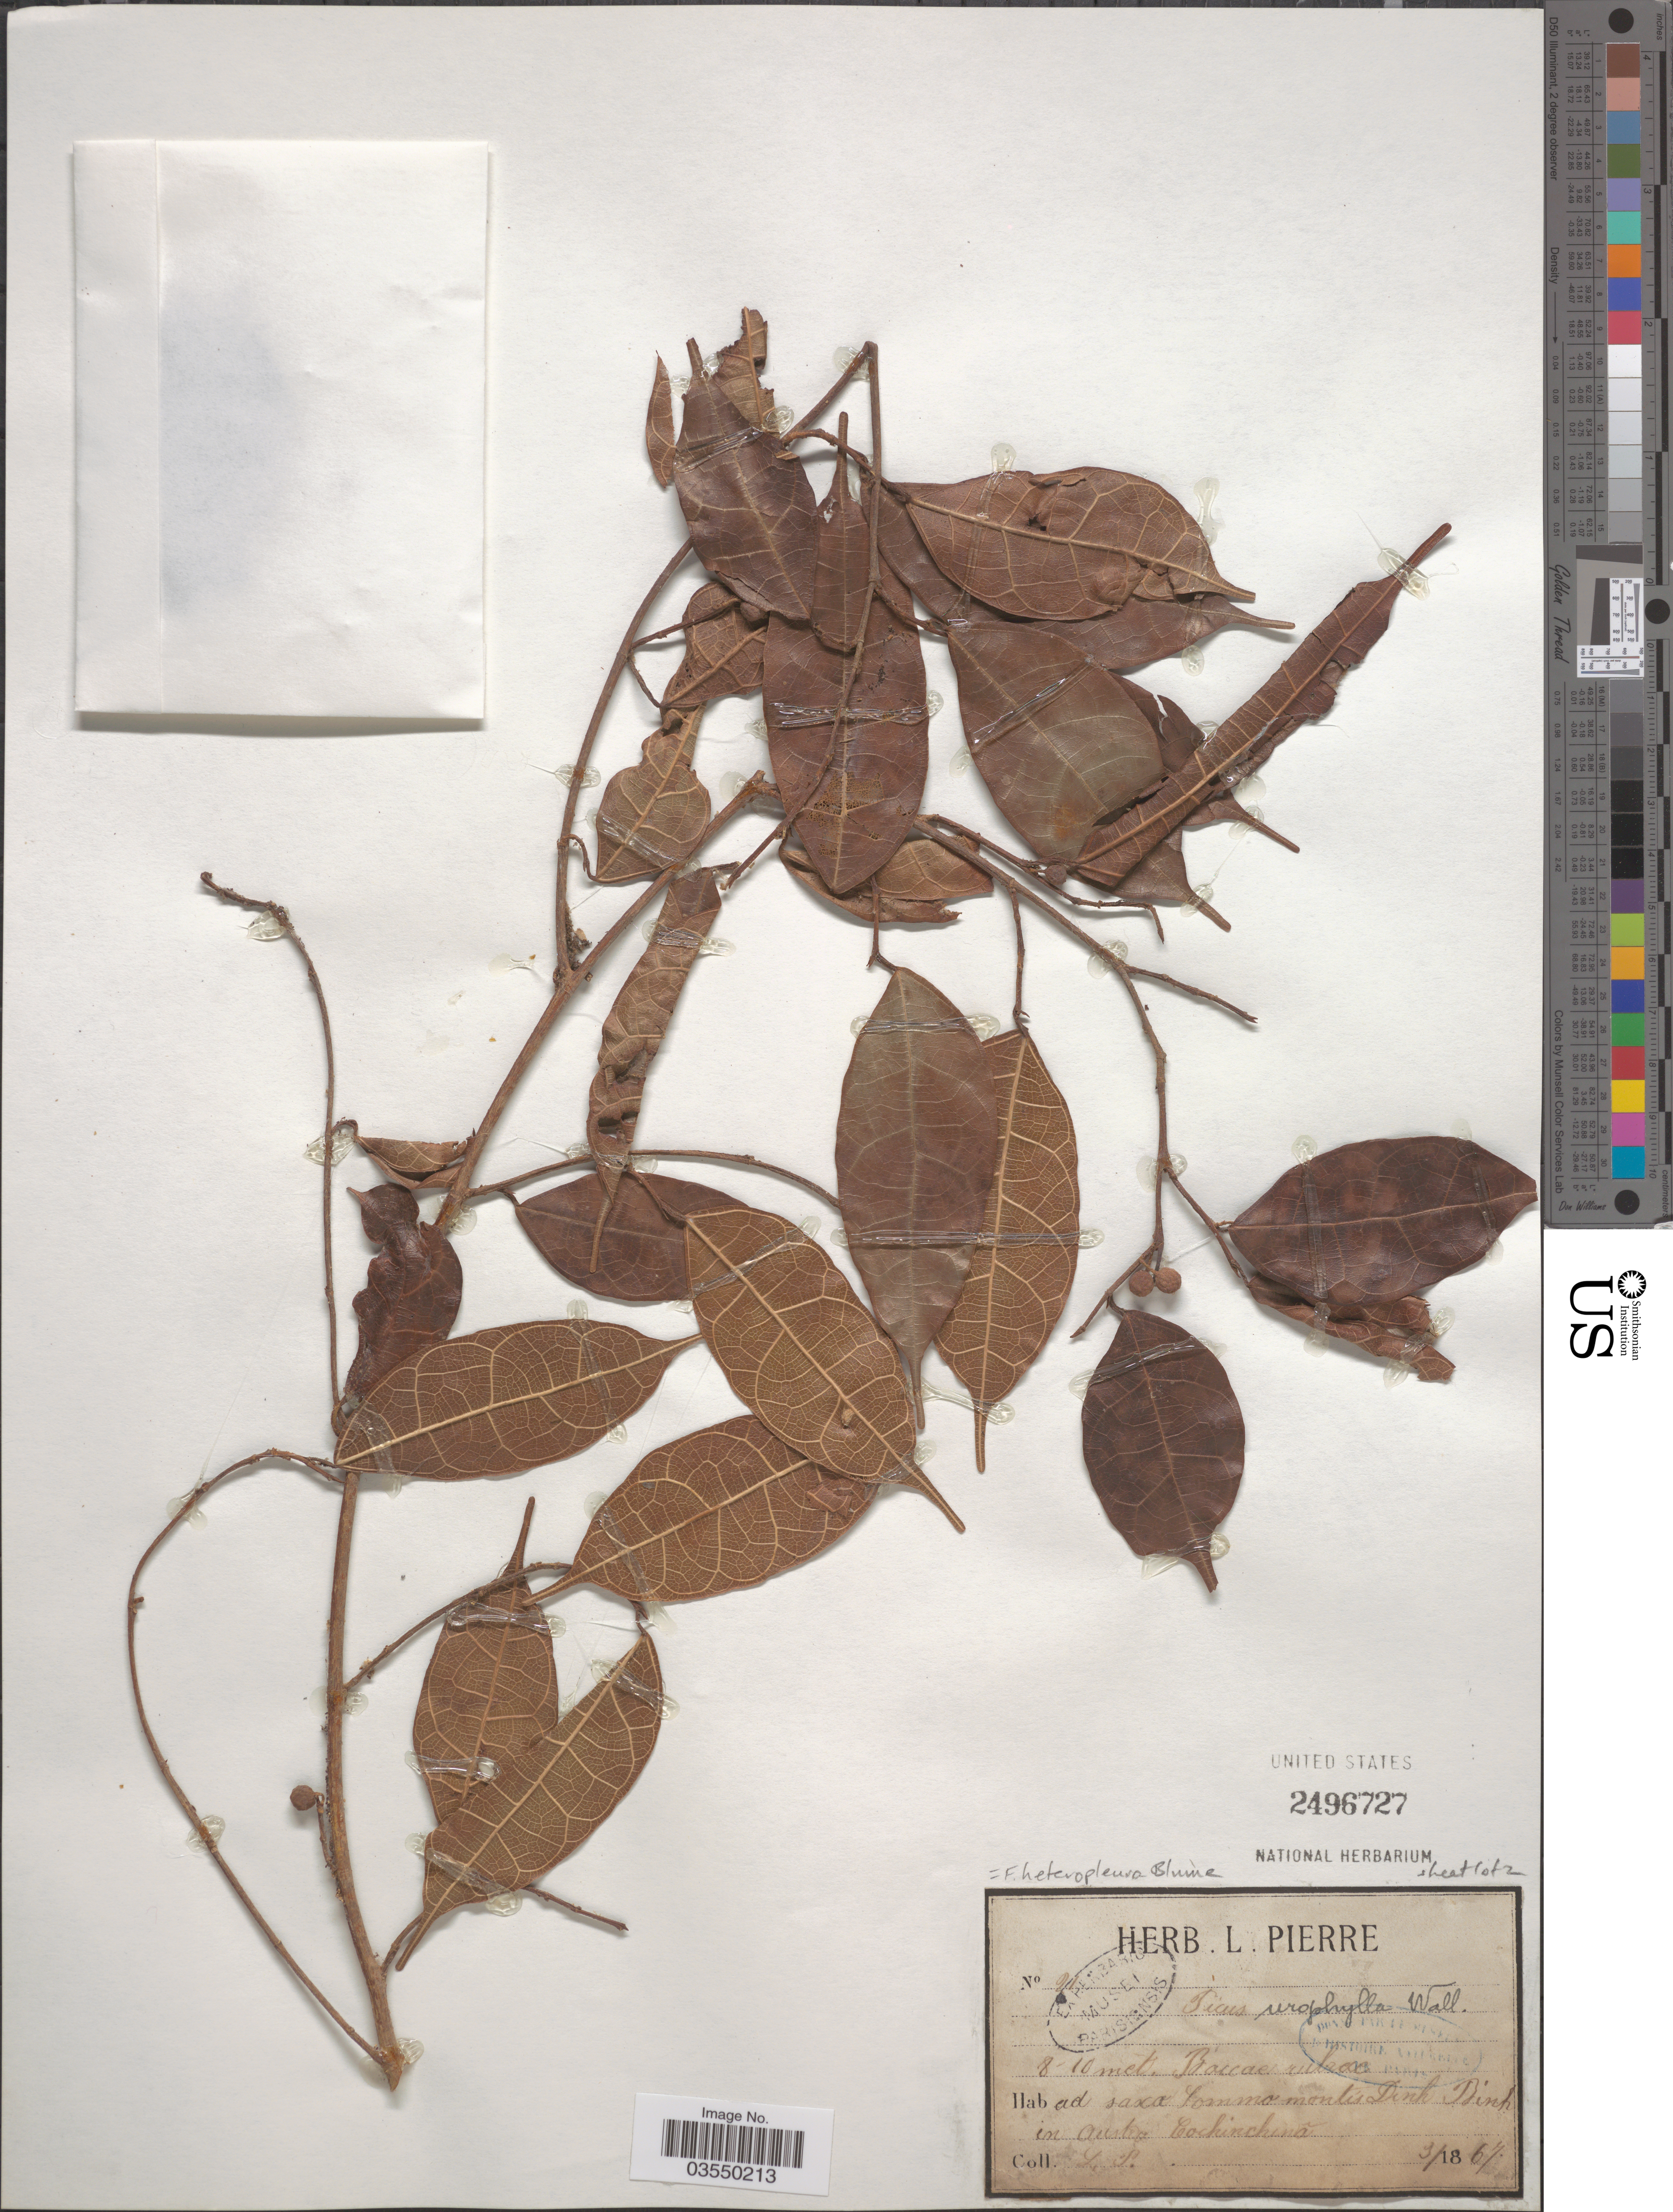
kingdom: Plantae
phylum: Tracheophyta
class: Magnoliopsida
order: Rosales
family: Moraceae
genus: Ficus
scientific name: Ficus heteropleura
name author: Blume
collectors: L. Pierre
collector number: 21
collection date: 1867-03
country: Vietnam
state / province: Binh Dinh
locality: Ad saxo summo montis Dinh Binh in austro Cochinchinâ.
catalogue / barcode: US 2496727